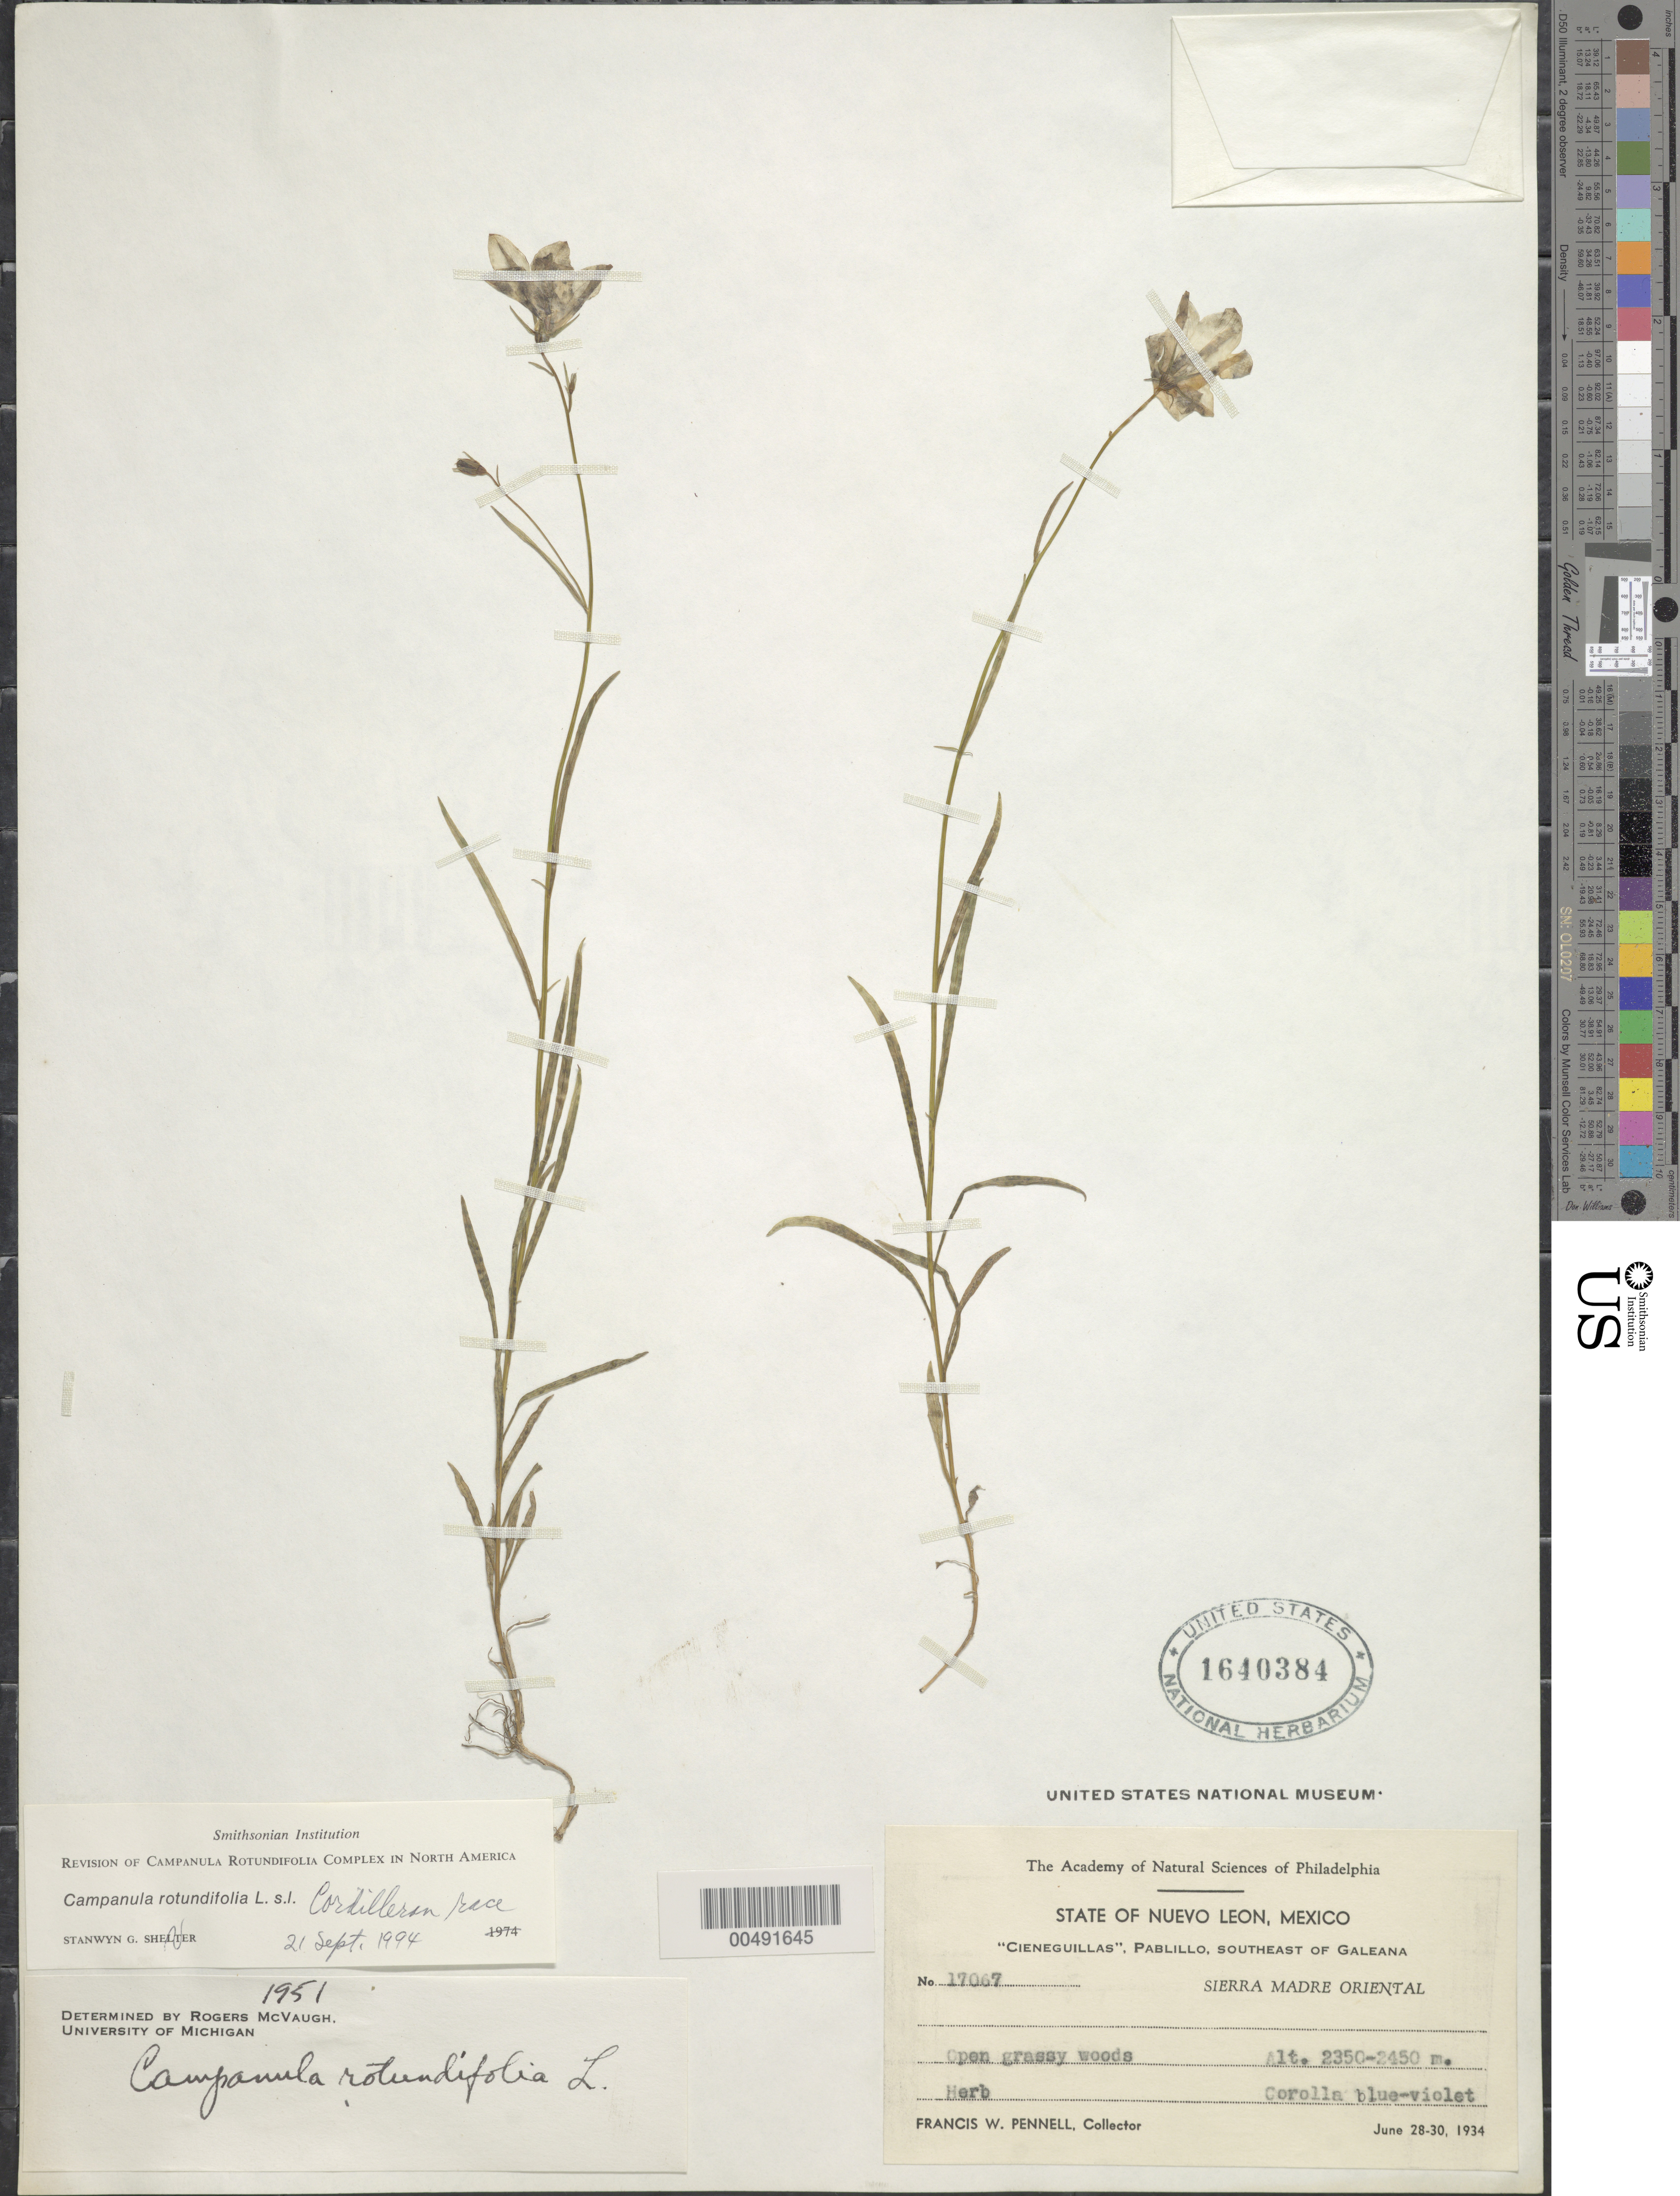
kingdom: Plantae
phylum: Tracheophyta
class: Magnoliopsida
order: Asterales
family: Campanulaceae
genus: Campanula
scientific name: Campanula rotundifolia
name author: L.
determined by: McVaugh, R.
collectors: F. W. Pennell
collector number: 17067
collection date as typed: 28 Jun 1934 to 30 Jun 1934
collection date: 1934-06-28/1934-06-30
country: Mexico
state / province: Nuevo León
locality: "Cieneguillas", Pablillo, SE of Galeana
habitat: open grassy woods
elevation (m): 2350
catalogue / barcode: US 1640384